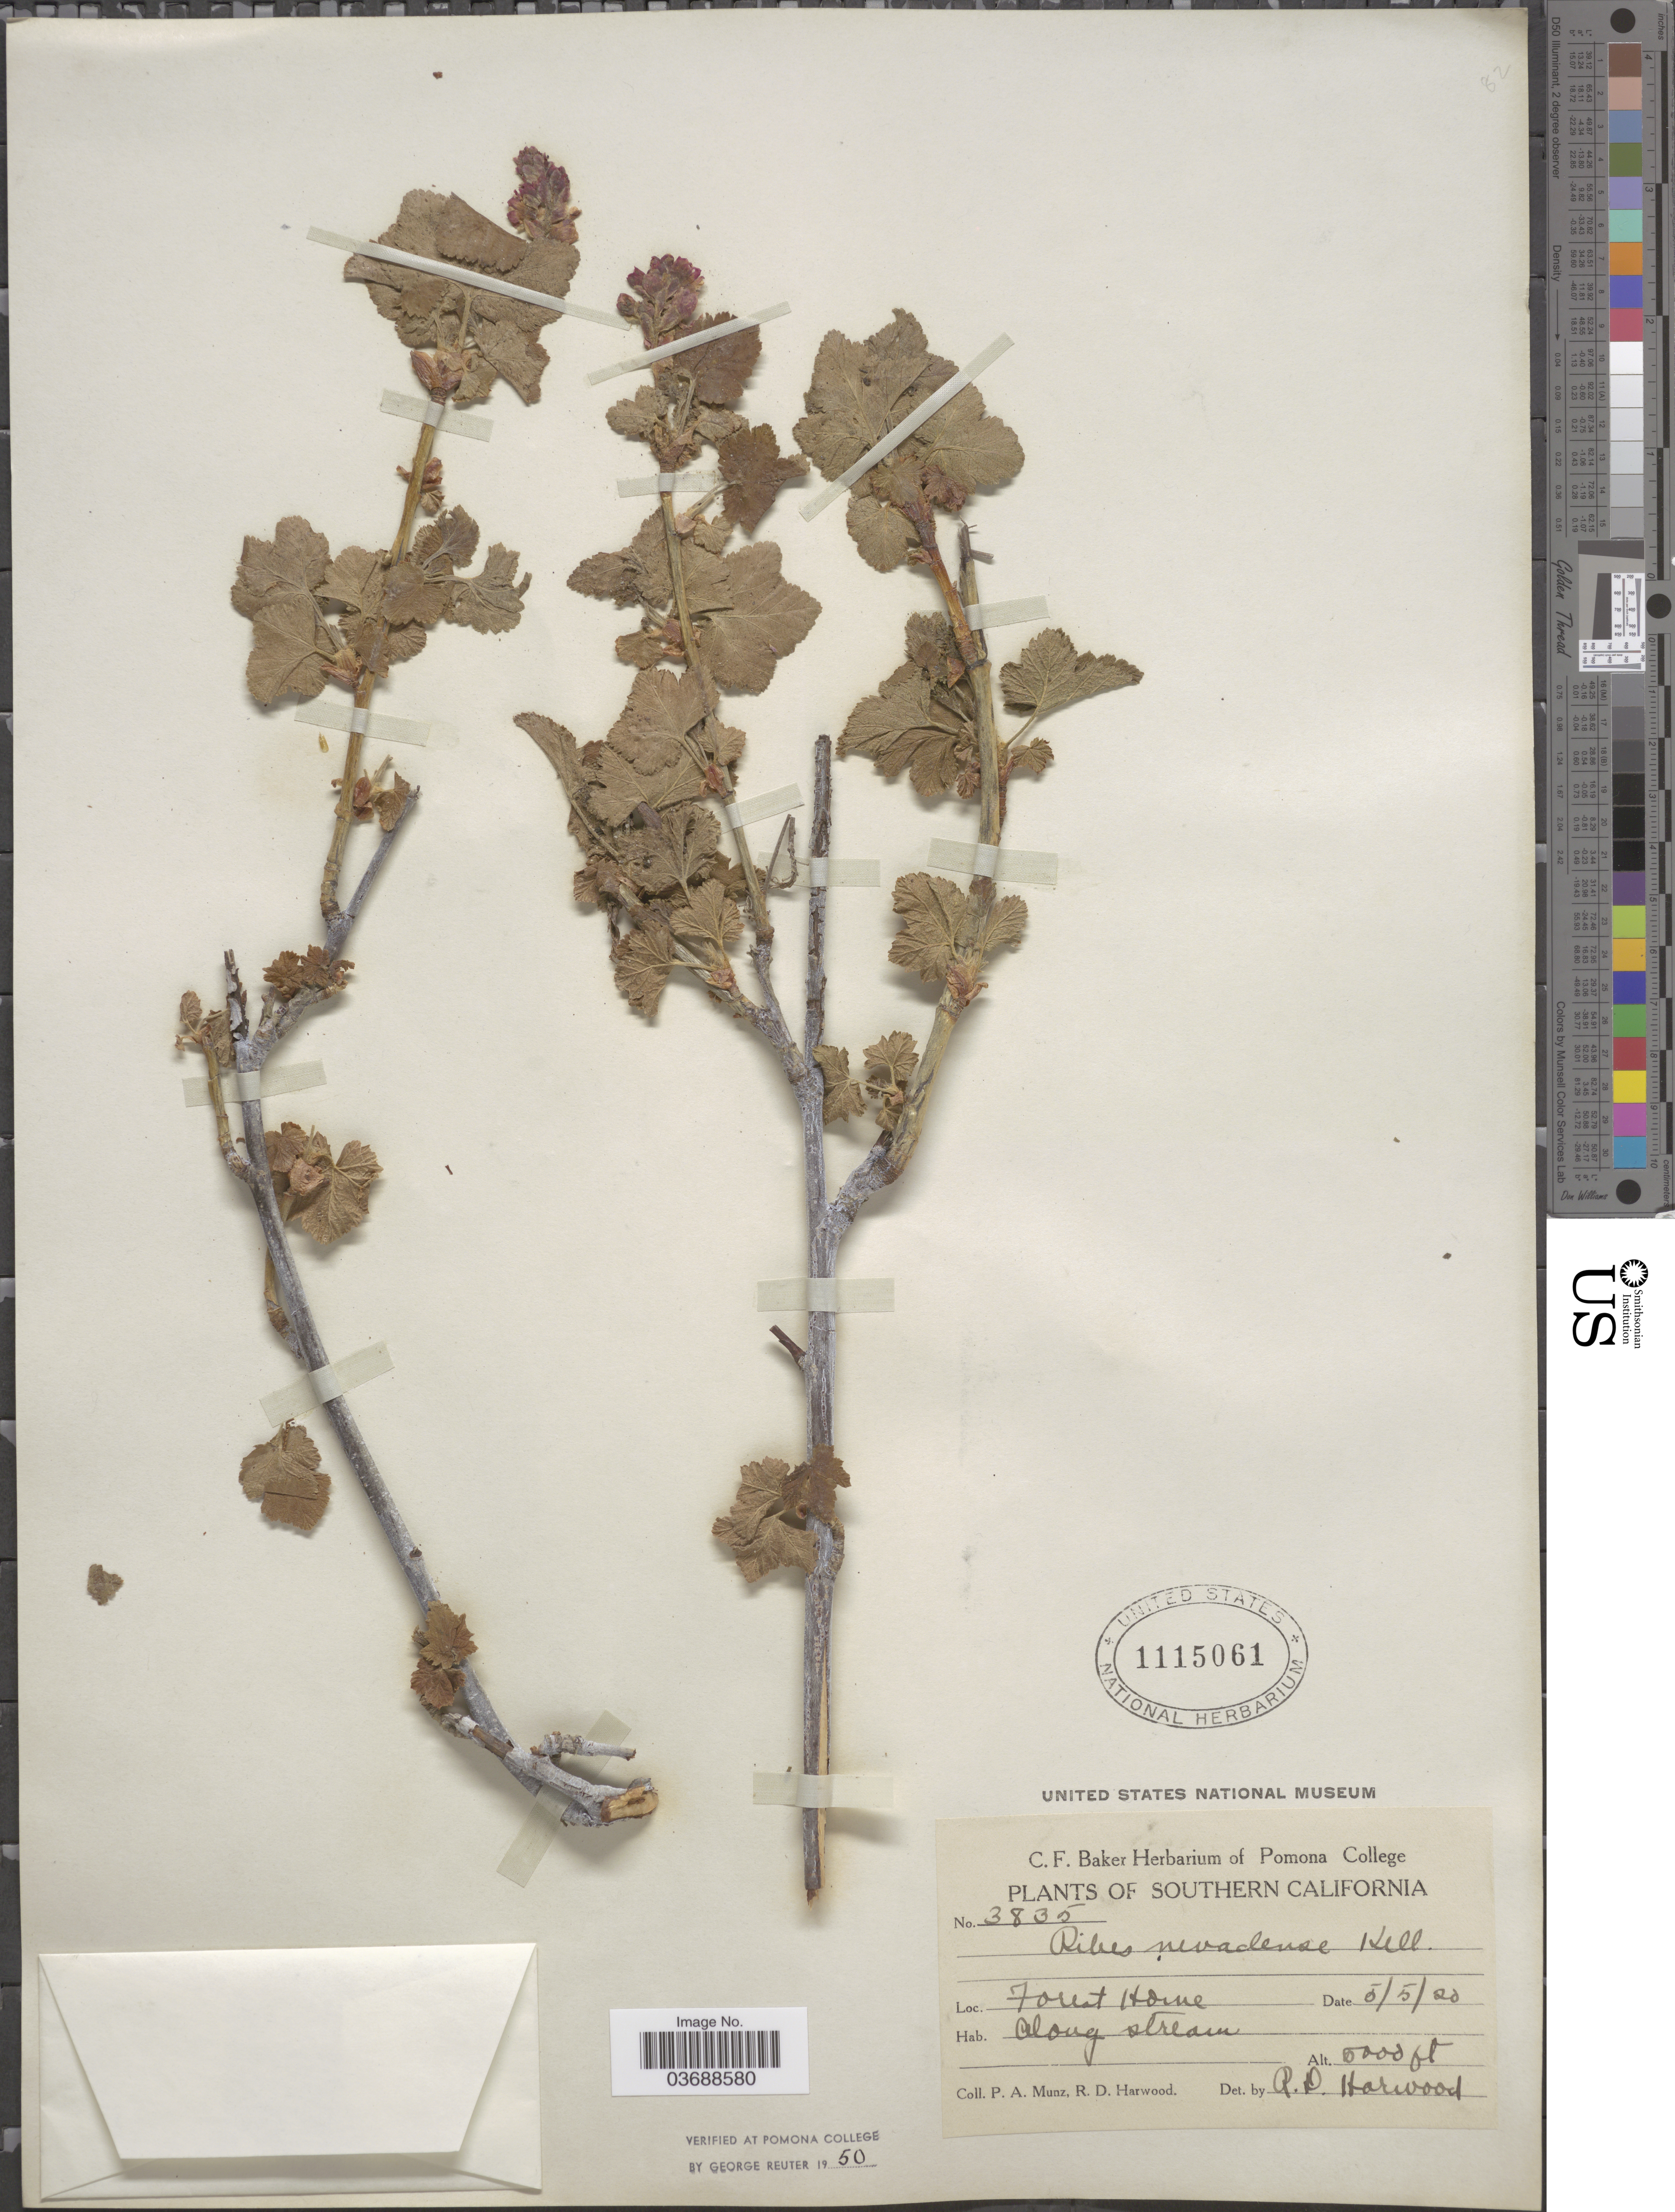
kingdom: Plantae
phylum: Tracheophyta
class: Magnoliopsida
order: Saxifragales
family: Grossulariaceae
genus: Ribes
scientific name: Ribes nevadense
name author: Kellogg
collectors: P. A. Munz & R. Harwood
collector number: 3835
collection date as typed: Transcribed d/m/y: 5/5/20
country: United States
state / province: California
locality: Southern California. Forest Home.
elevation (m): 1524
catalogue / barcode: US 1115061